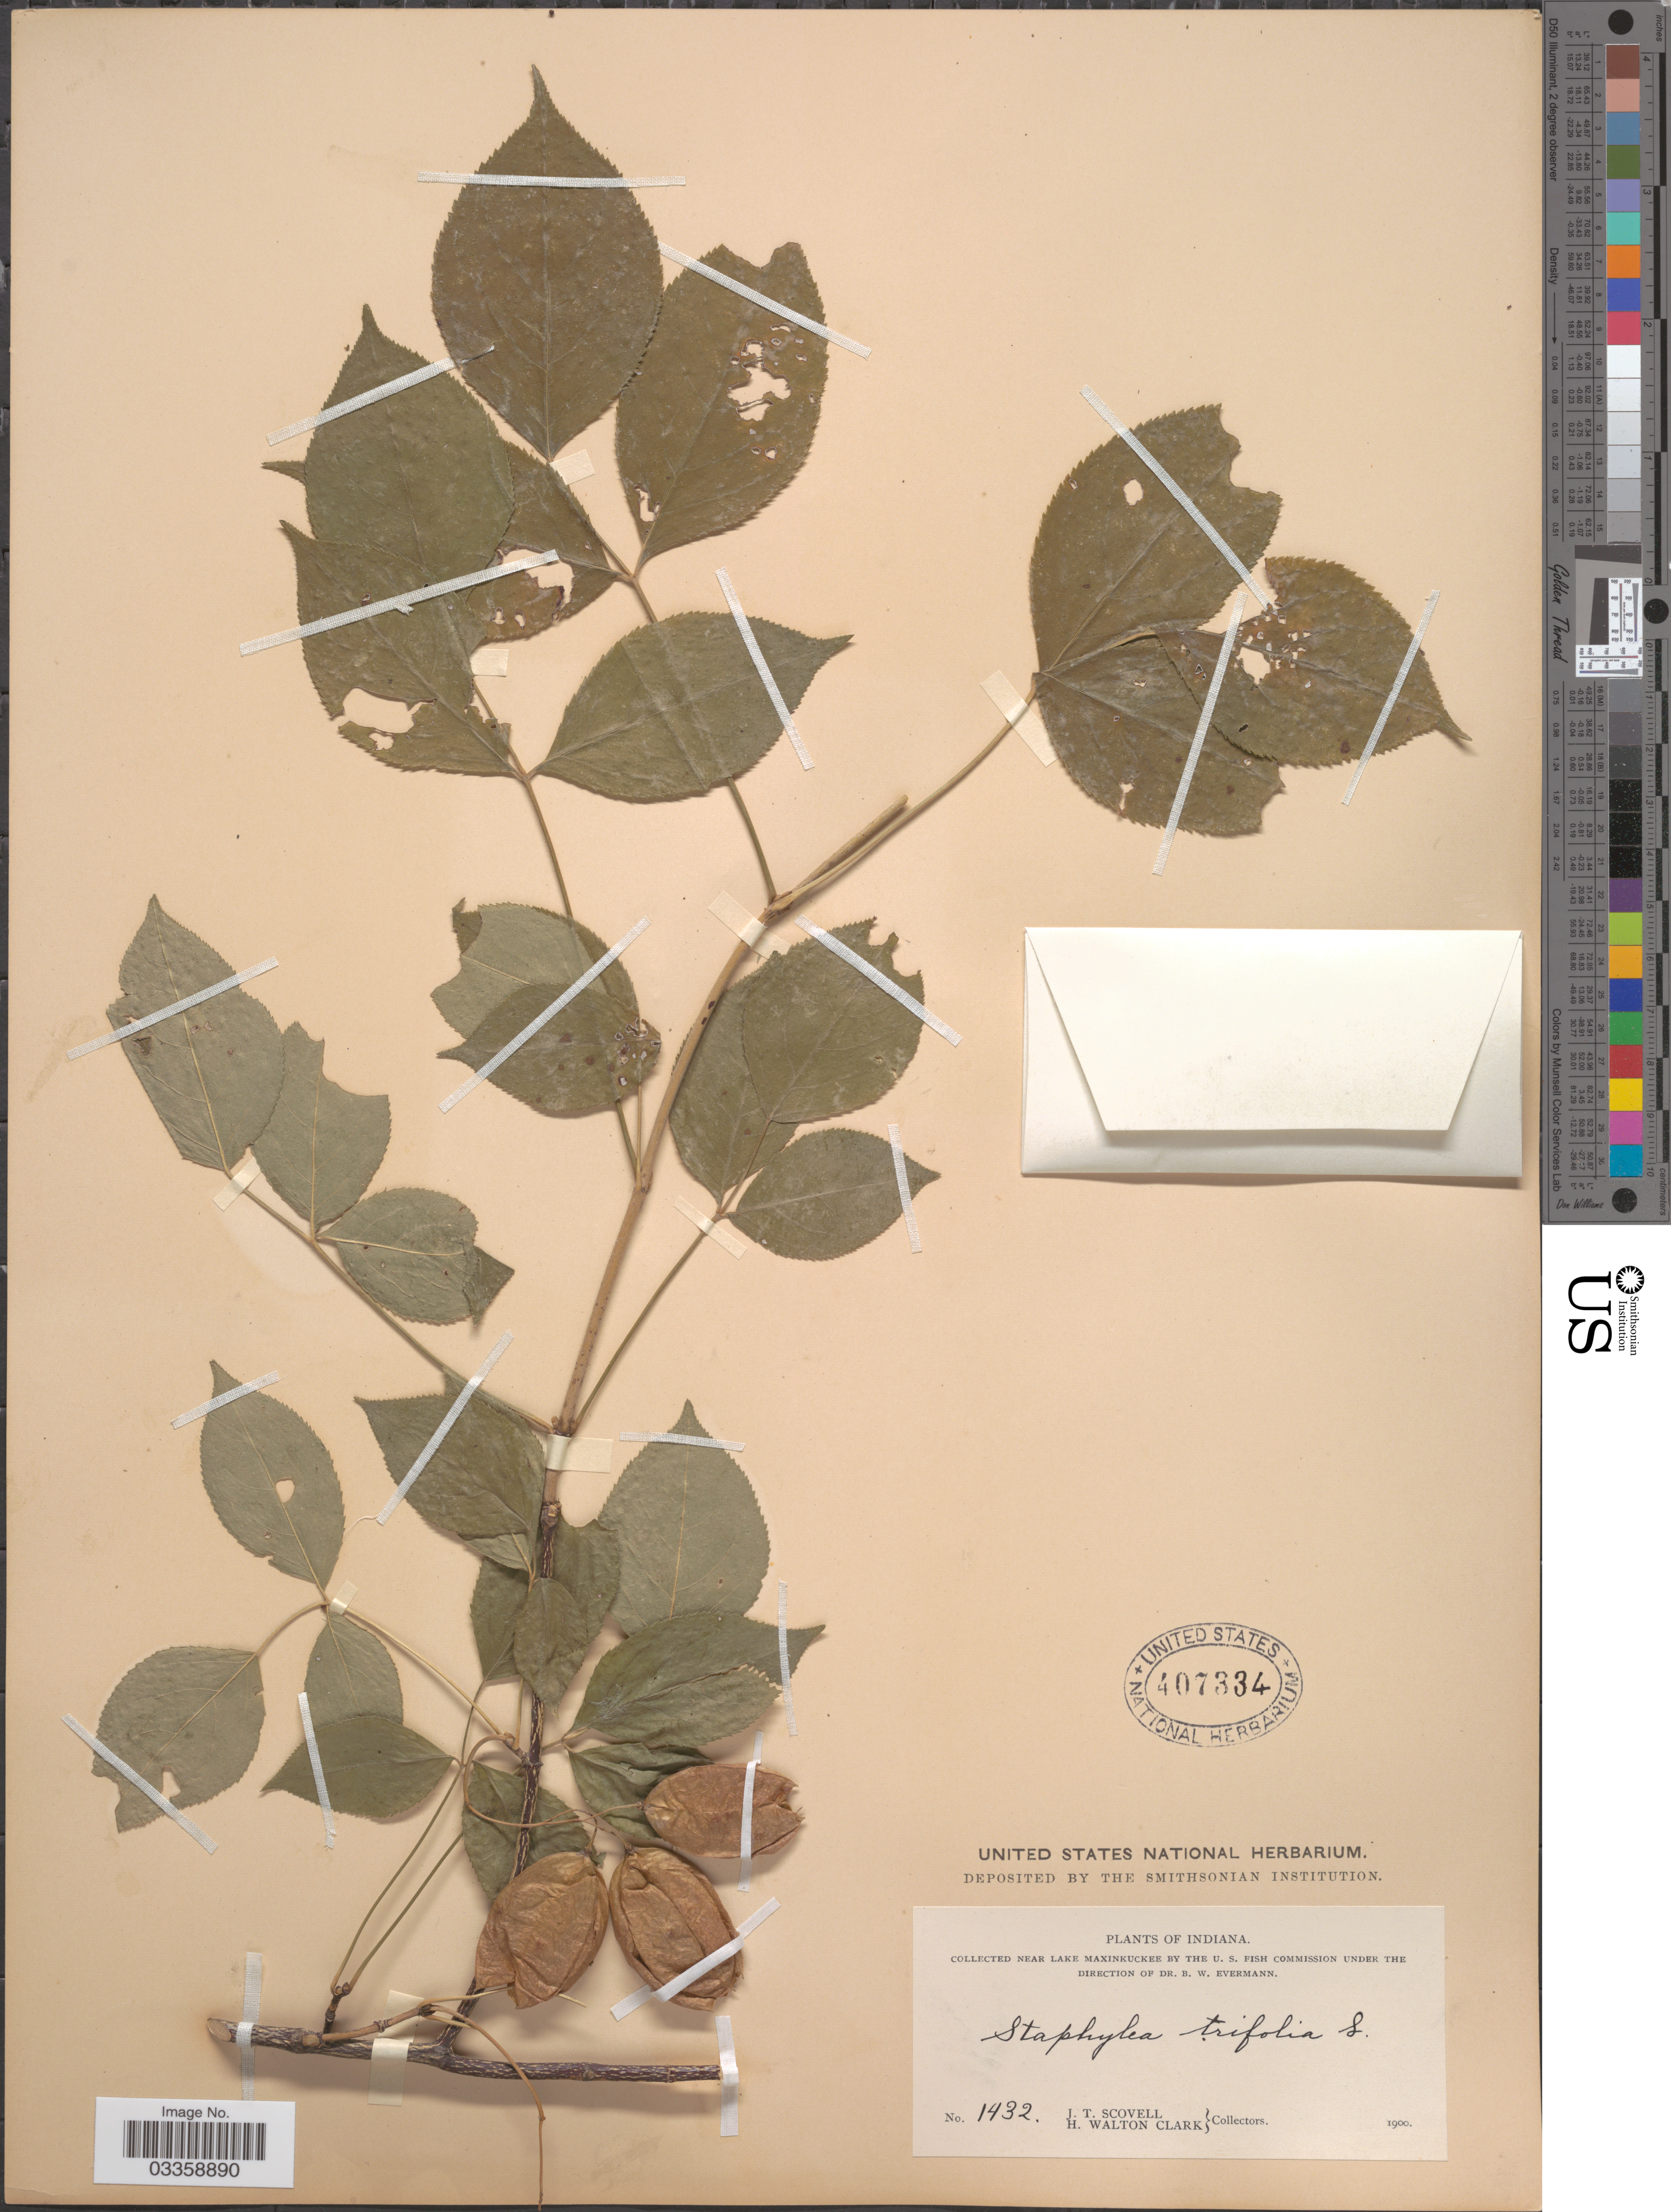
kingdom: Plantae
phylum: Tracheophyta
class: Magnoliopsida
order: Crossosomatales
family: Staphyleaceae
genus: Staphylea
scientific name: Staphylea trifolia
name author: L.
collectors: J. T. Scovell & H. W. Clark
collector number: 1432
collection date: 1900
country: United States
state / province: Indiana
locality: Near Lake Maxinkuckee.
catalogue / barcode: US 407334